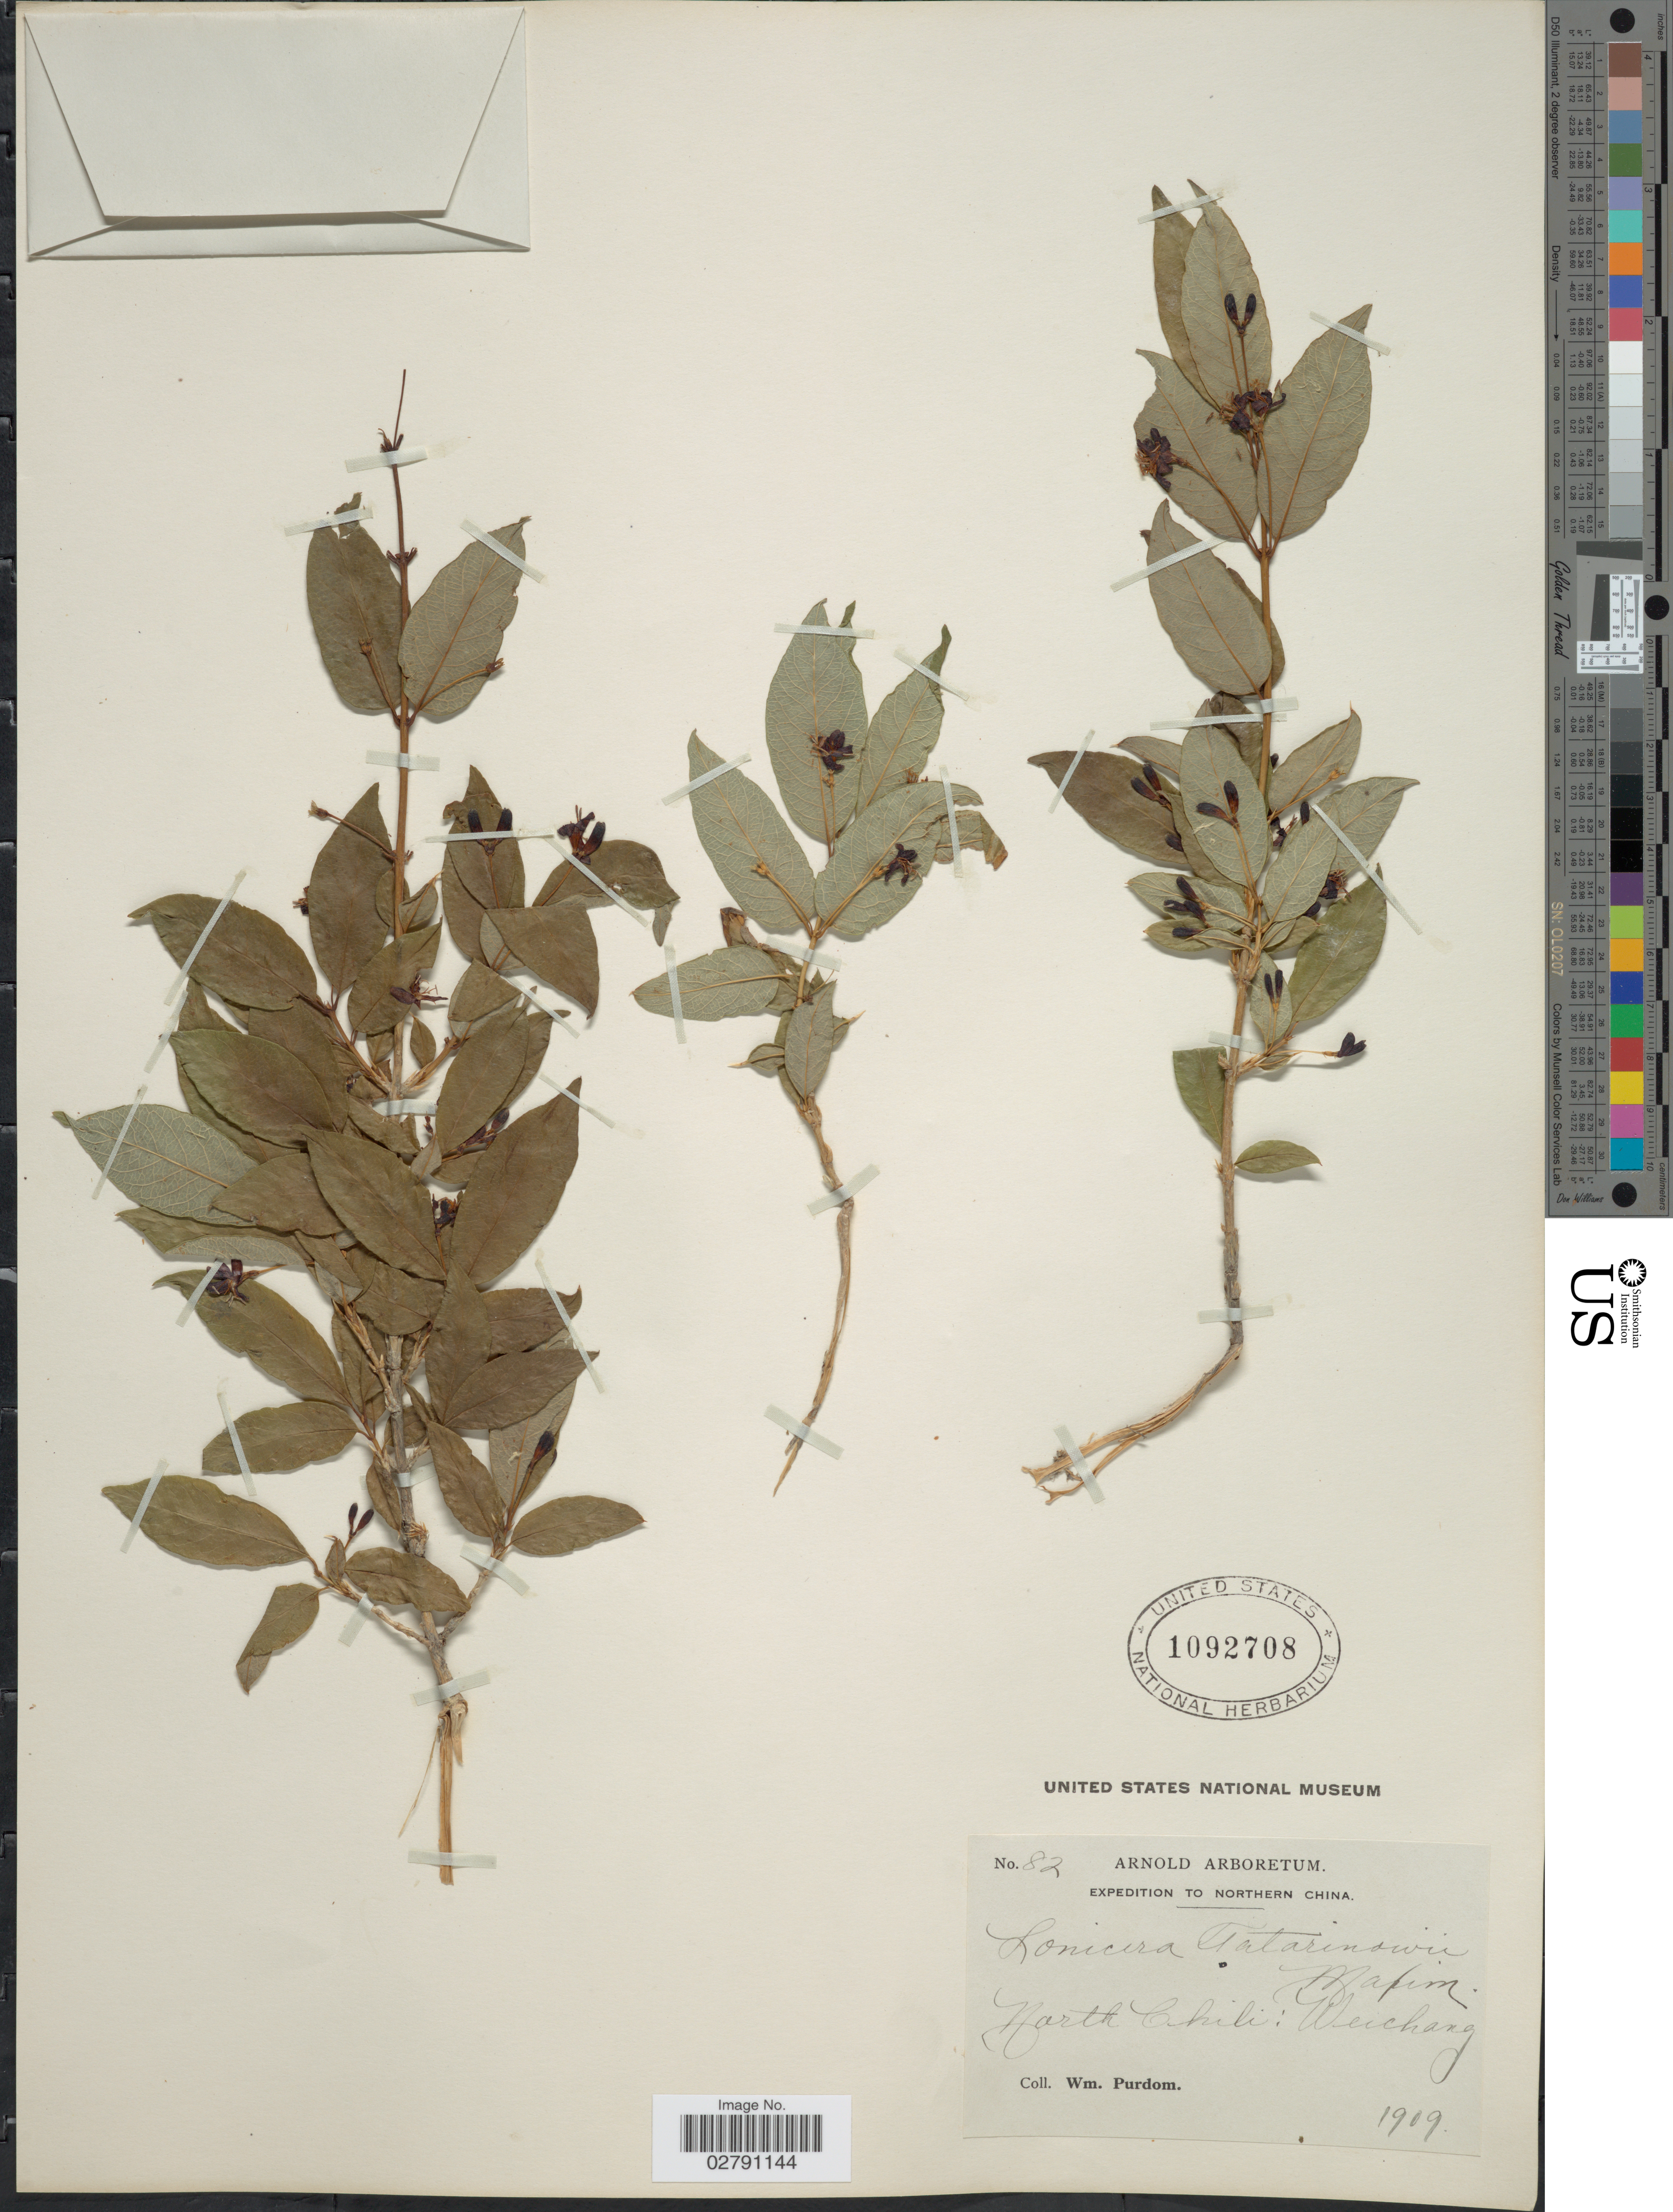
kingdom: Plantae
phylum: Tracheophyta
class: Magnoliopsida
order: Dipsacales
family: Caprifoliaceae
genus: Lonicera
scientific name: Lonicera tatarinowii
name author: Maxim.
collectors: W. Purdom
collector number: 82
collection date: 1909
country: China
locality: Northern China. North Chili: Weichang.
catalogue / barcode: US 1092708